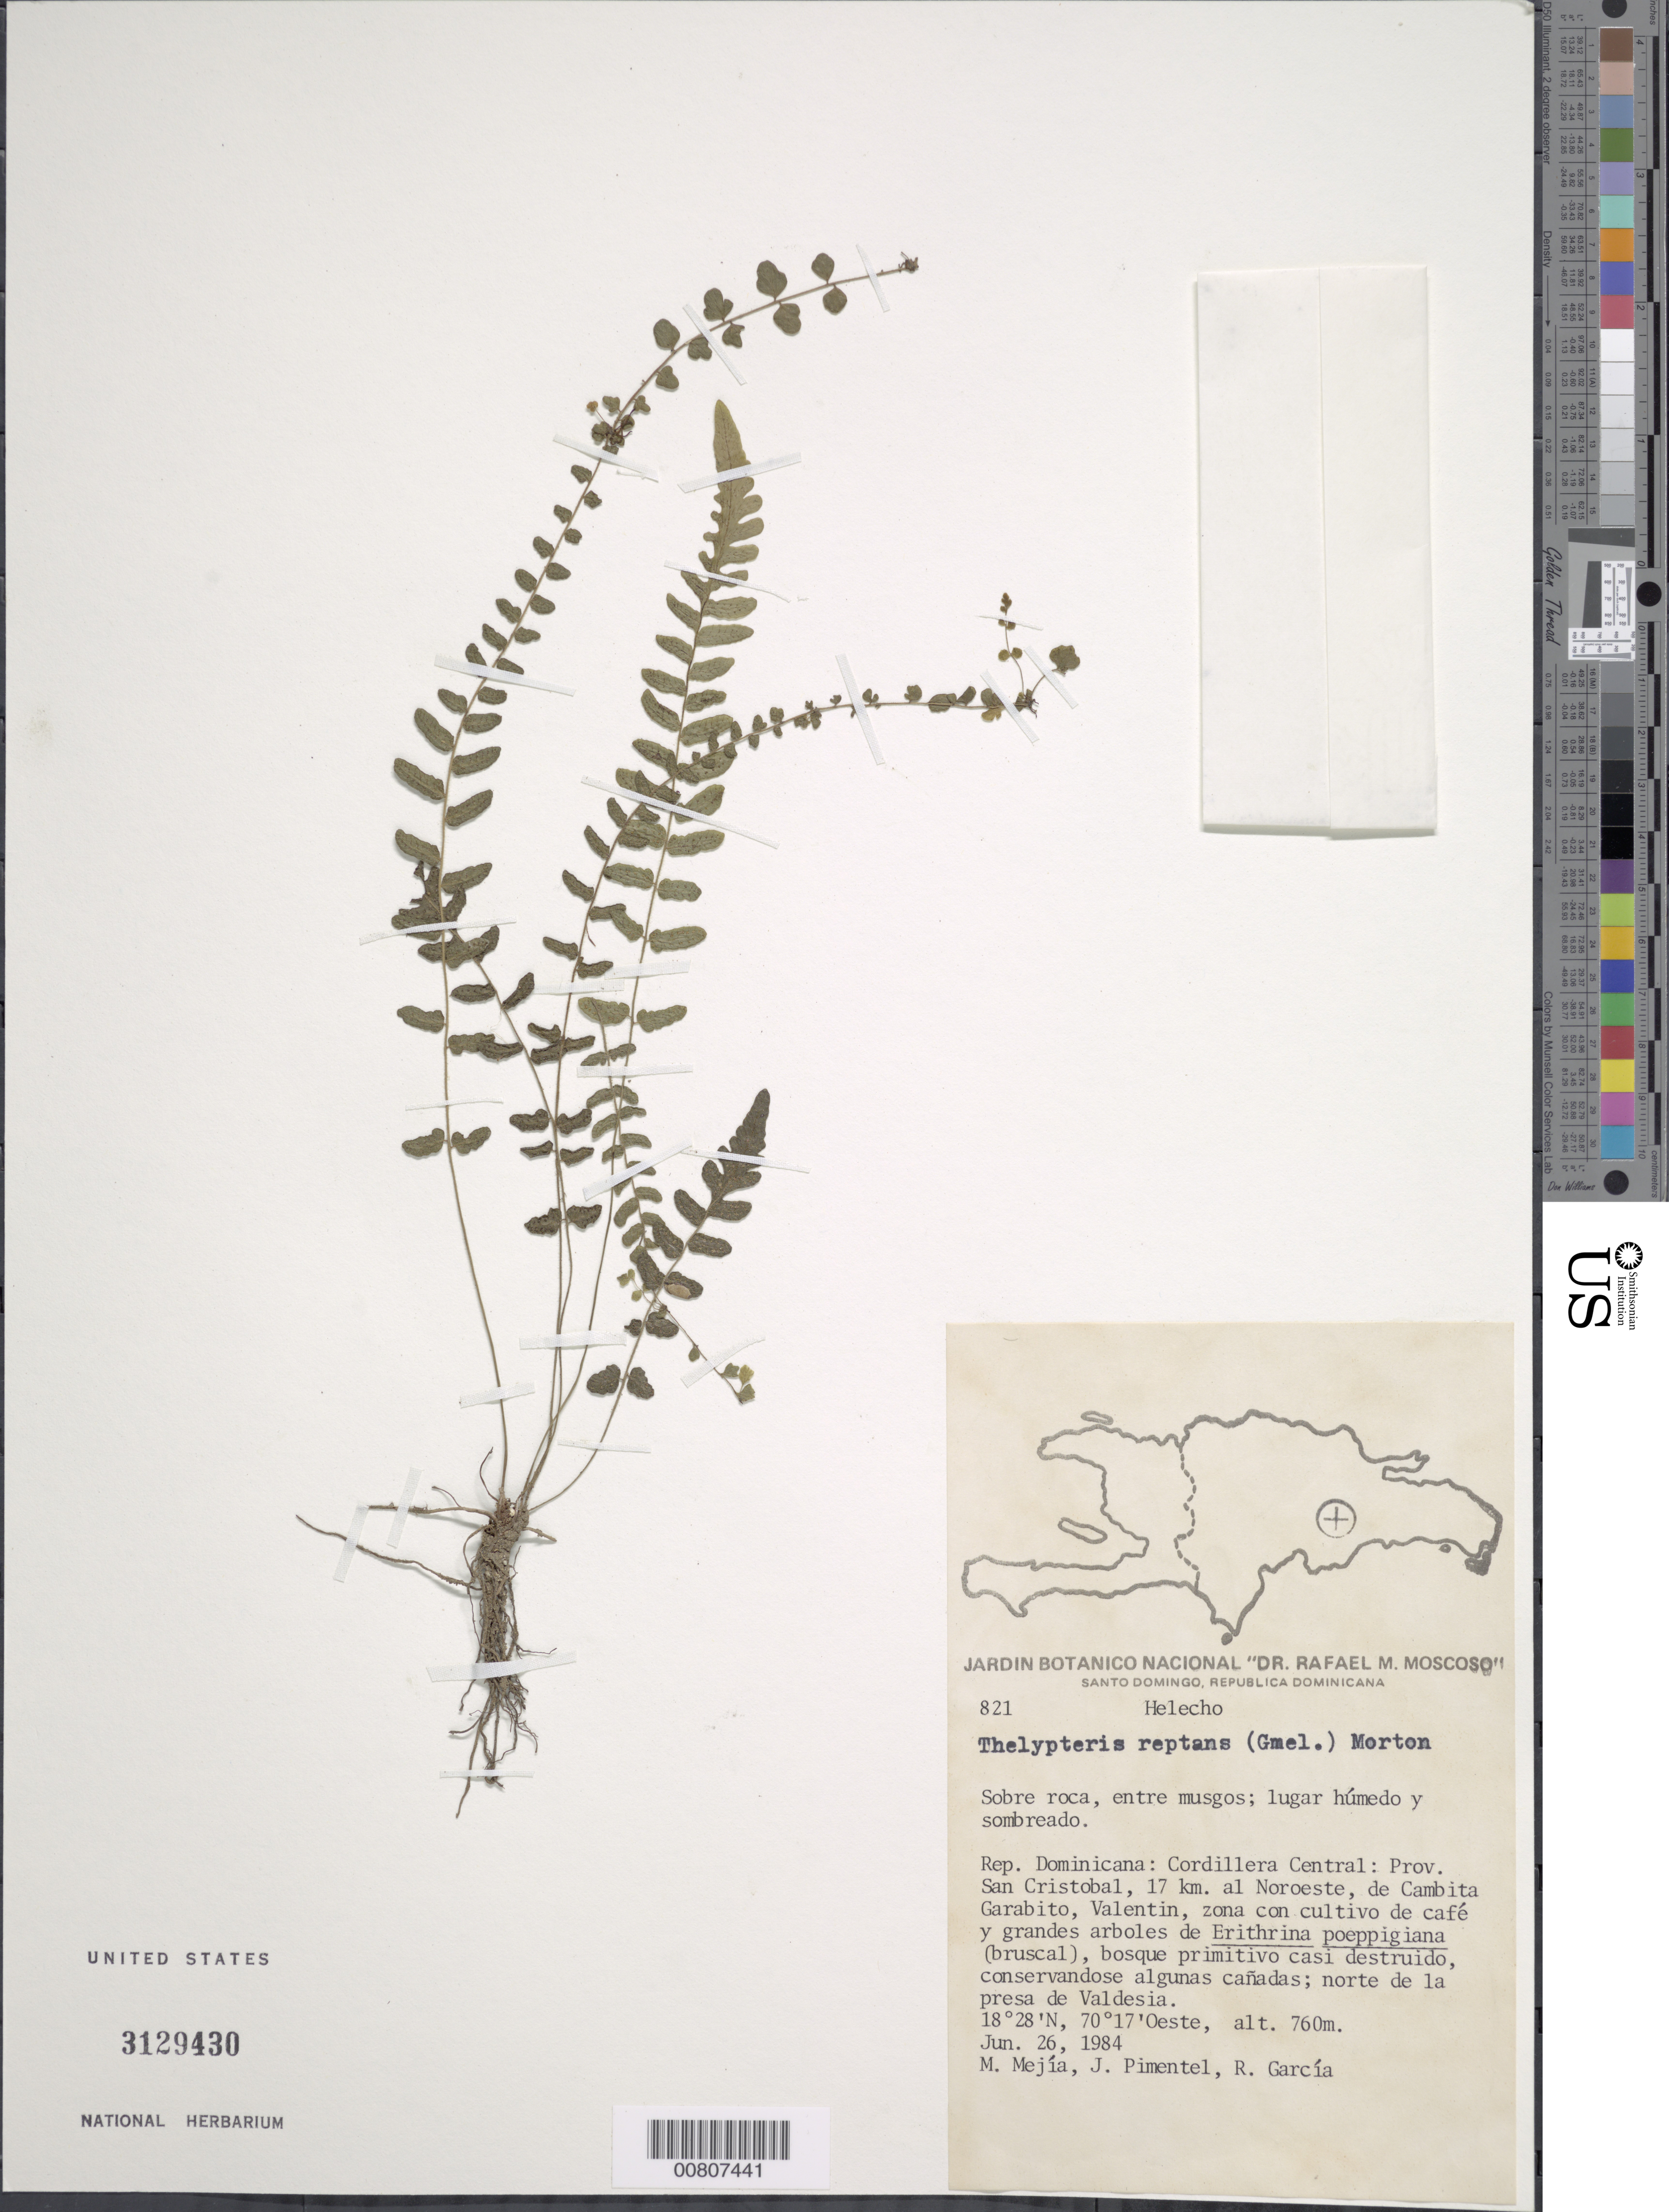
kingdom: Plantae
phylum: Tracheophyta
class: Polypodiopsida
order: Polypodiales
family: Thelypteridaceae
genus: Goniopteris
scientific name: Goniopteris reptans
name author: (J.F. Gmel.) C. Presl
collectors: M. Mejia, J. Pimentel & R. G. García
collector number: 821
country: Dominican Republic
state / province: San Cristobal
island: Hispaniola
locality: Cambita Garabito, 17 km NW of, Valentin, N de la presa de Valdesia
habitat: Zona con cultivo de café y grandes arboles de Erithrina peoppigiana (bruscal), bosque primitivo casi destruido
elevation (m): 760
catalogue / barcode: US 3129430